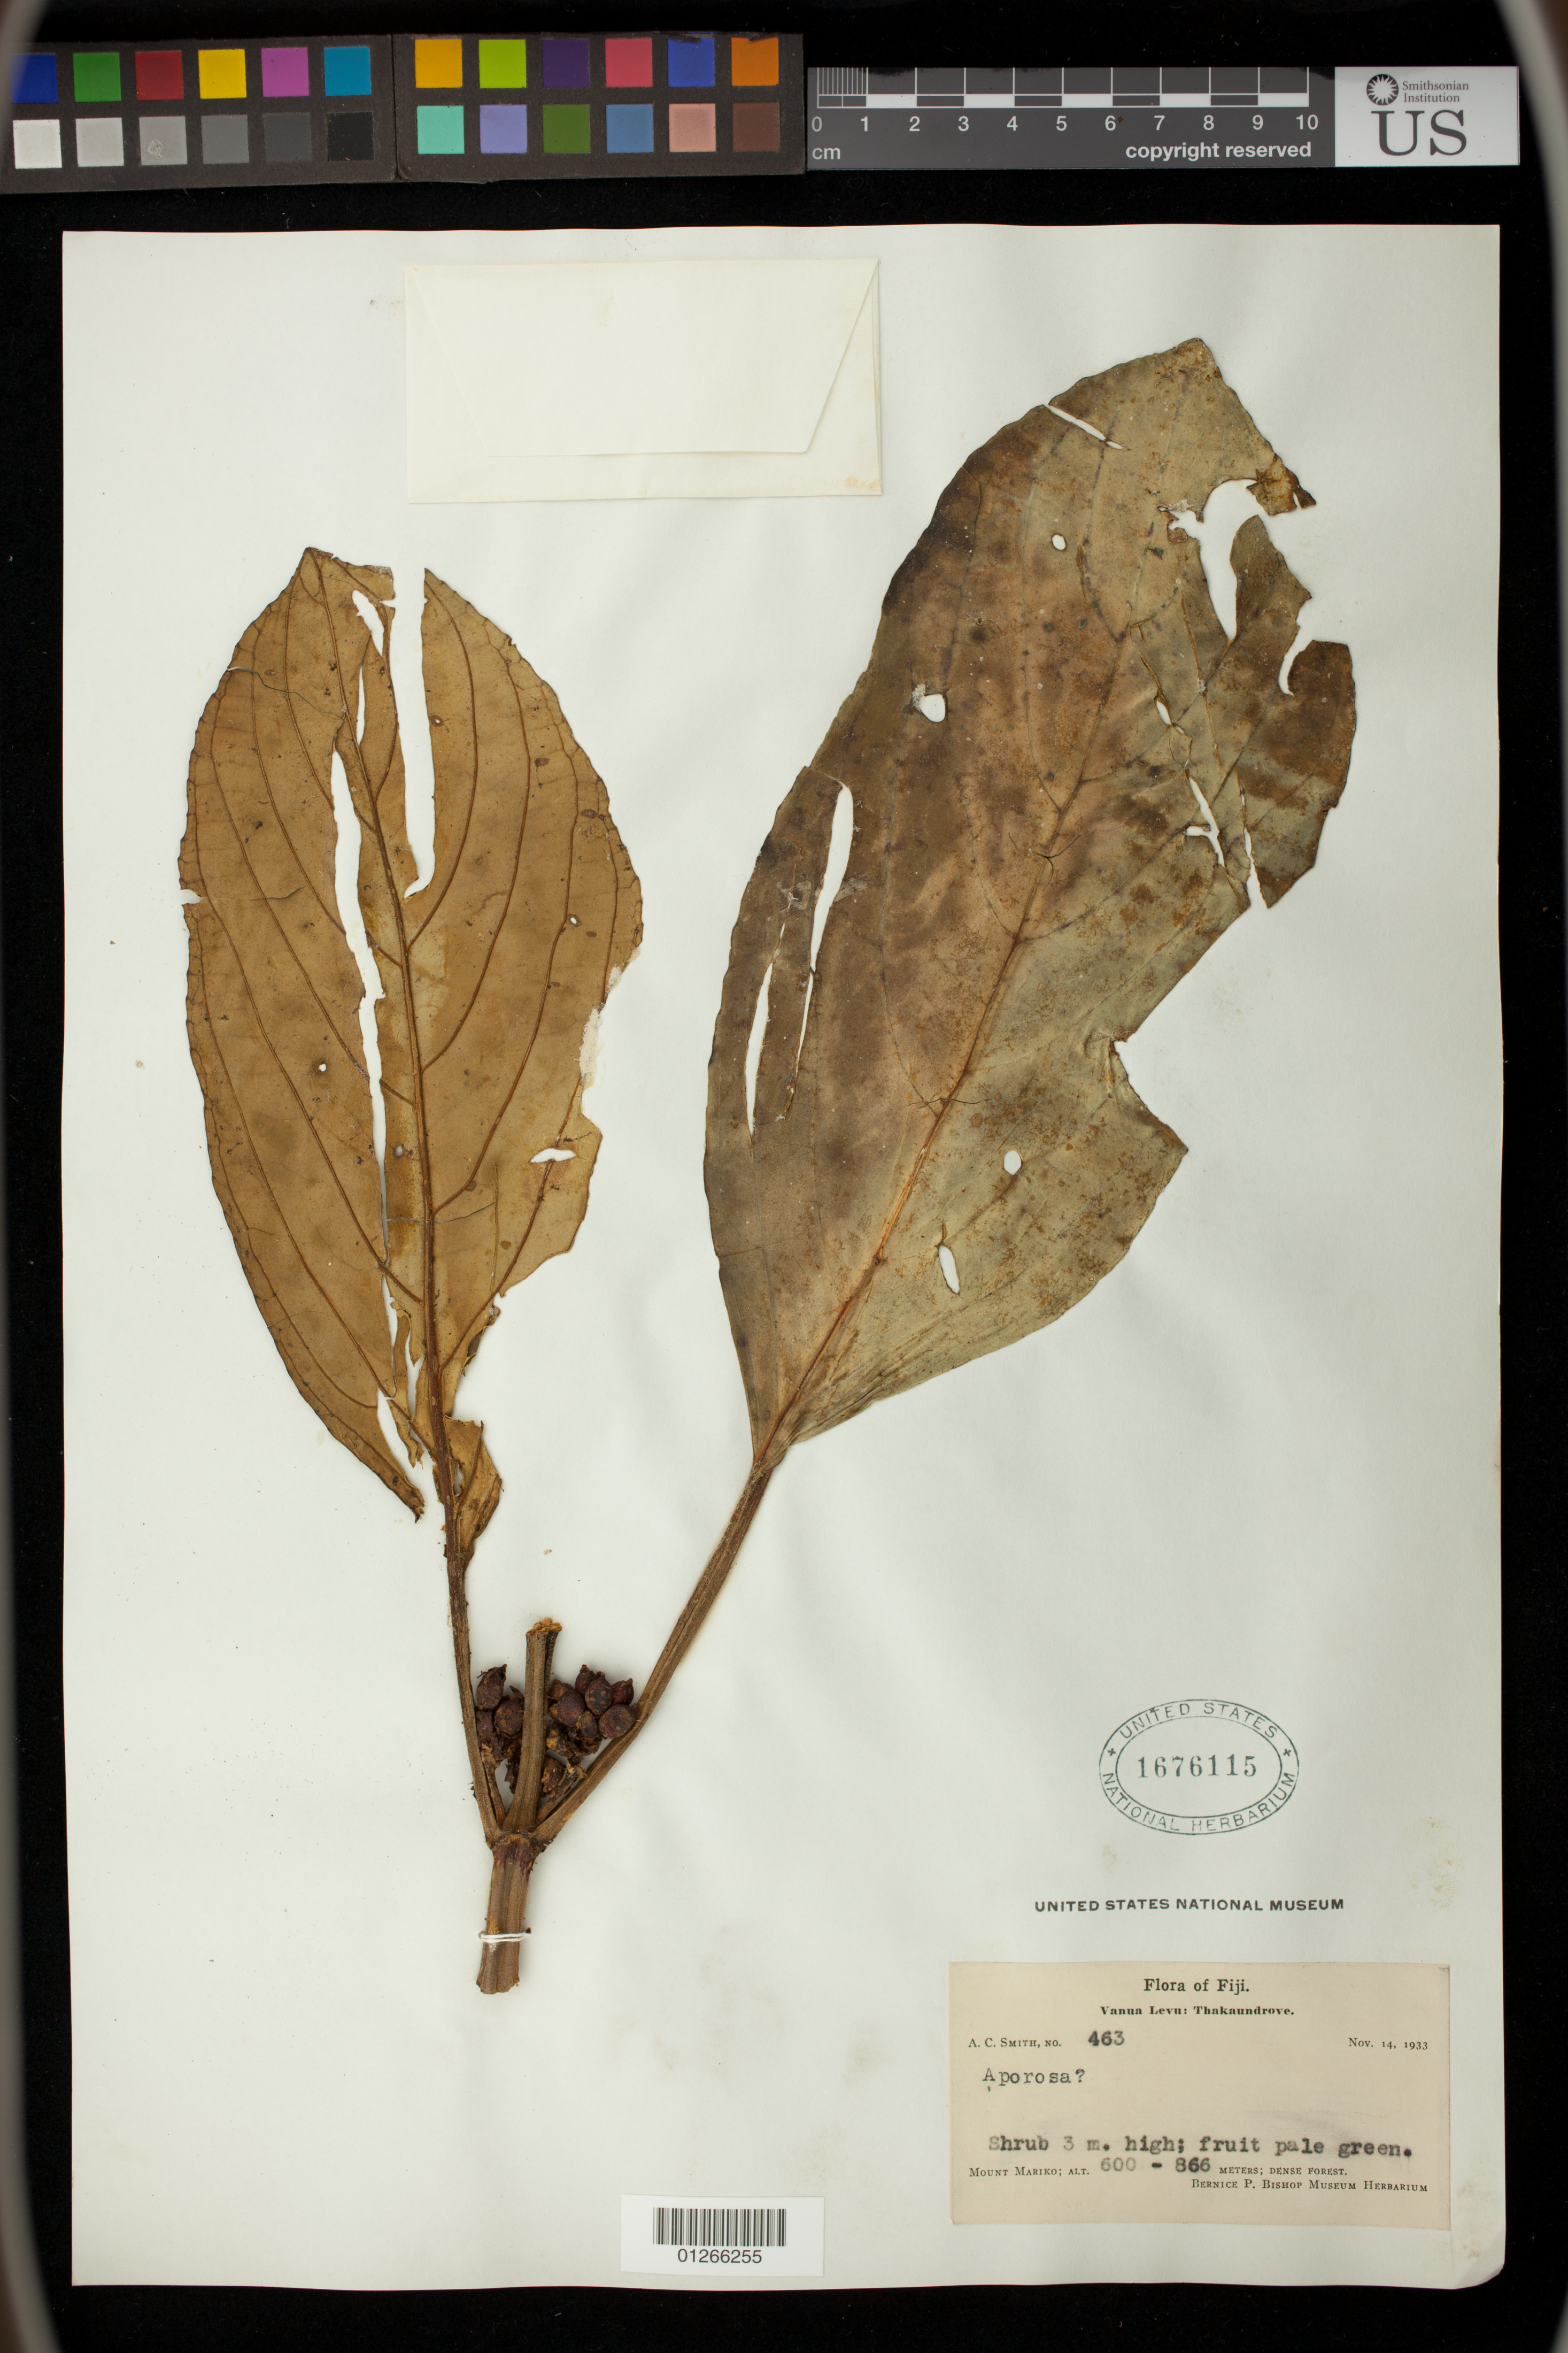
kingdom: Plantae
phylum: Tracheophyta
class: Magnoliopsida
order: Malpighiales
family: Phyllanthaceae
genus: Aporosa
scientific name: Aporosa sp.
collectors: A. C. Smith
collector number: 463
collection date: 1933-11-14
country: Fiji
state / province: Northern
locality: Mount Mariko, Vanua Levu: Thakaundrove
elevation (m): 600